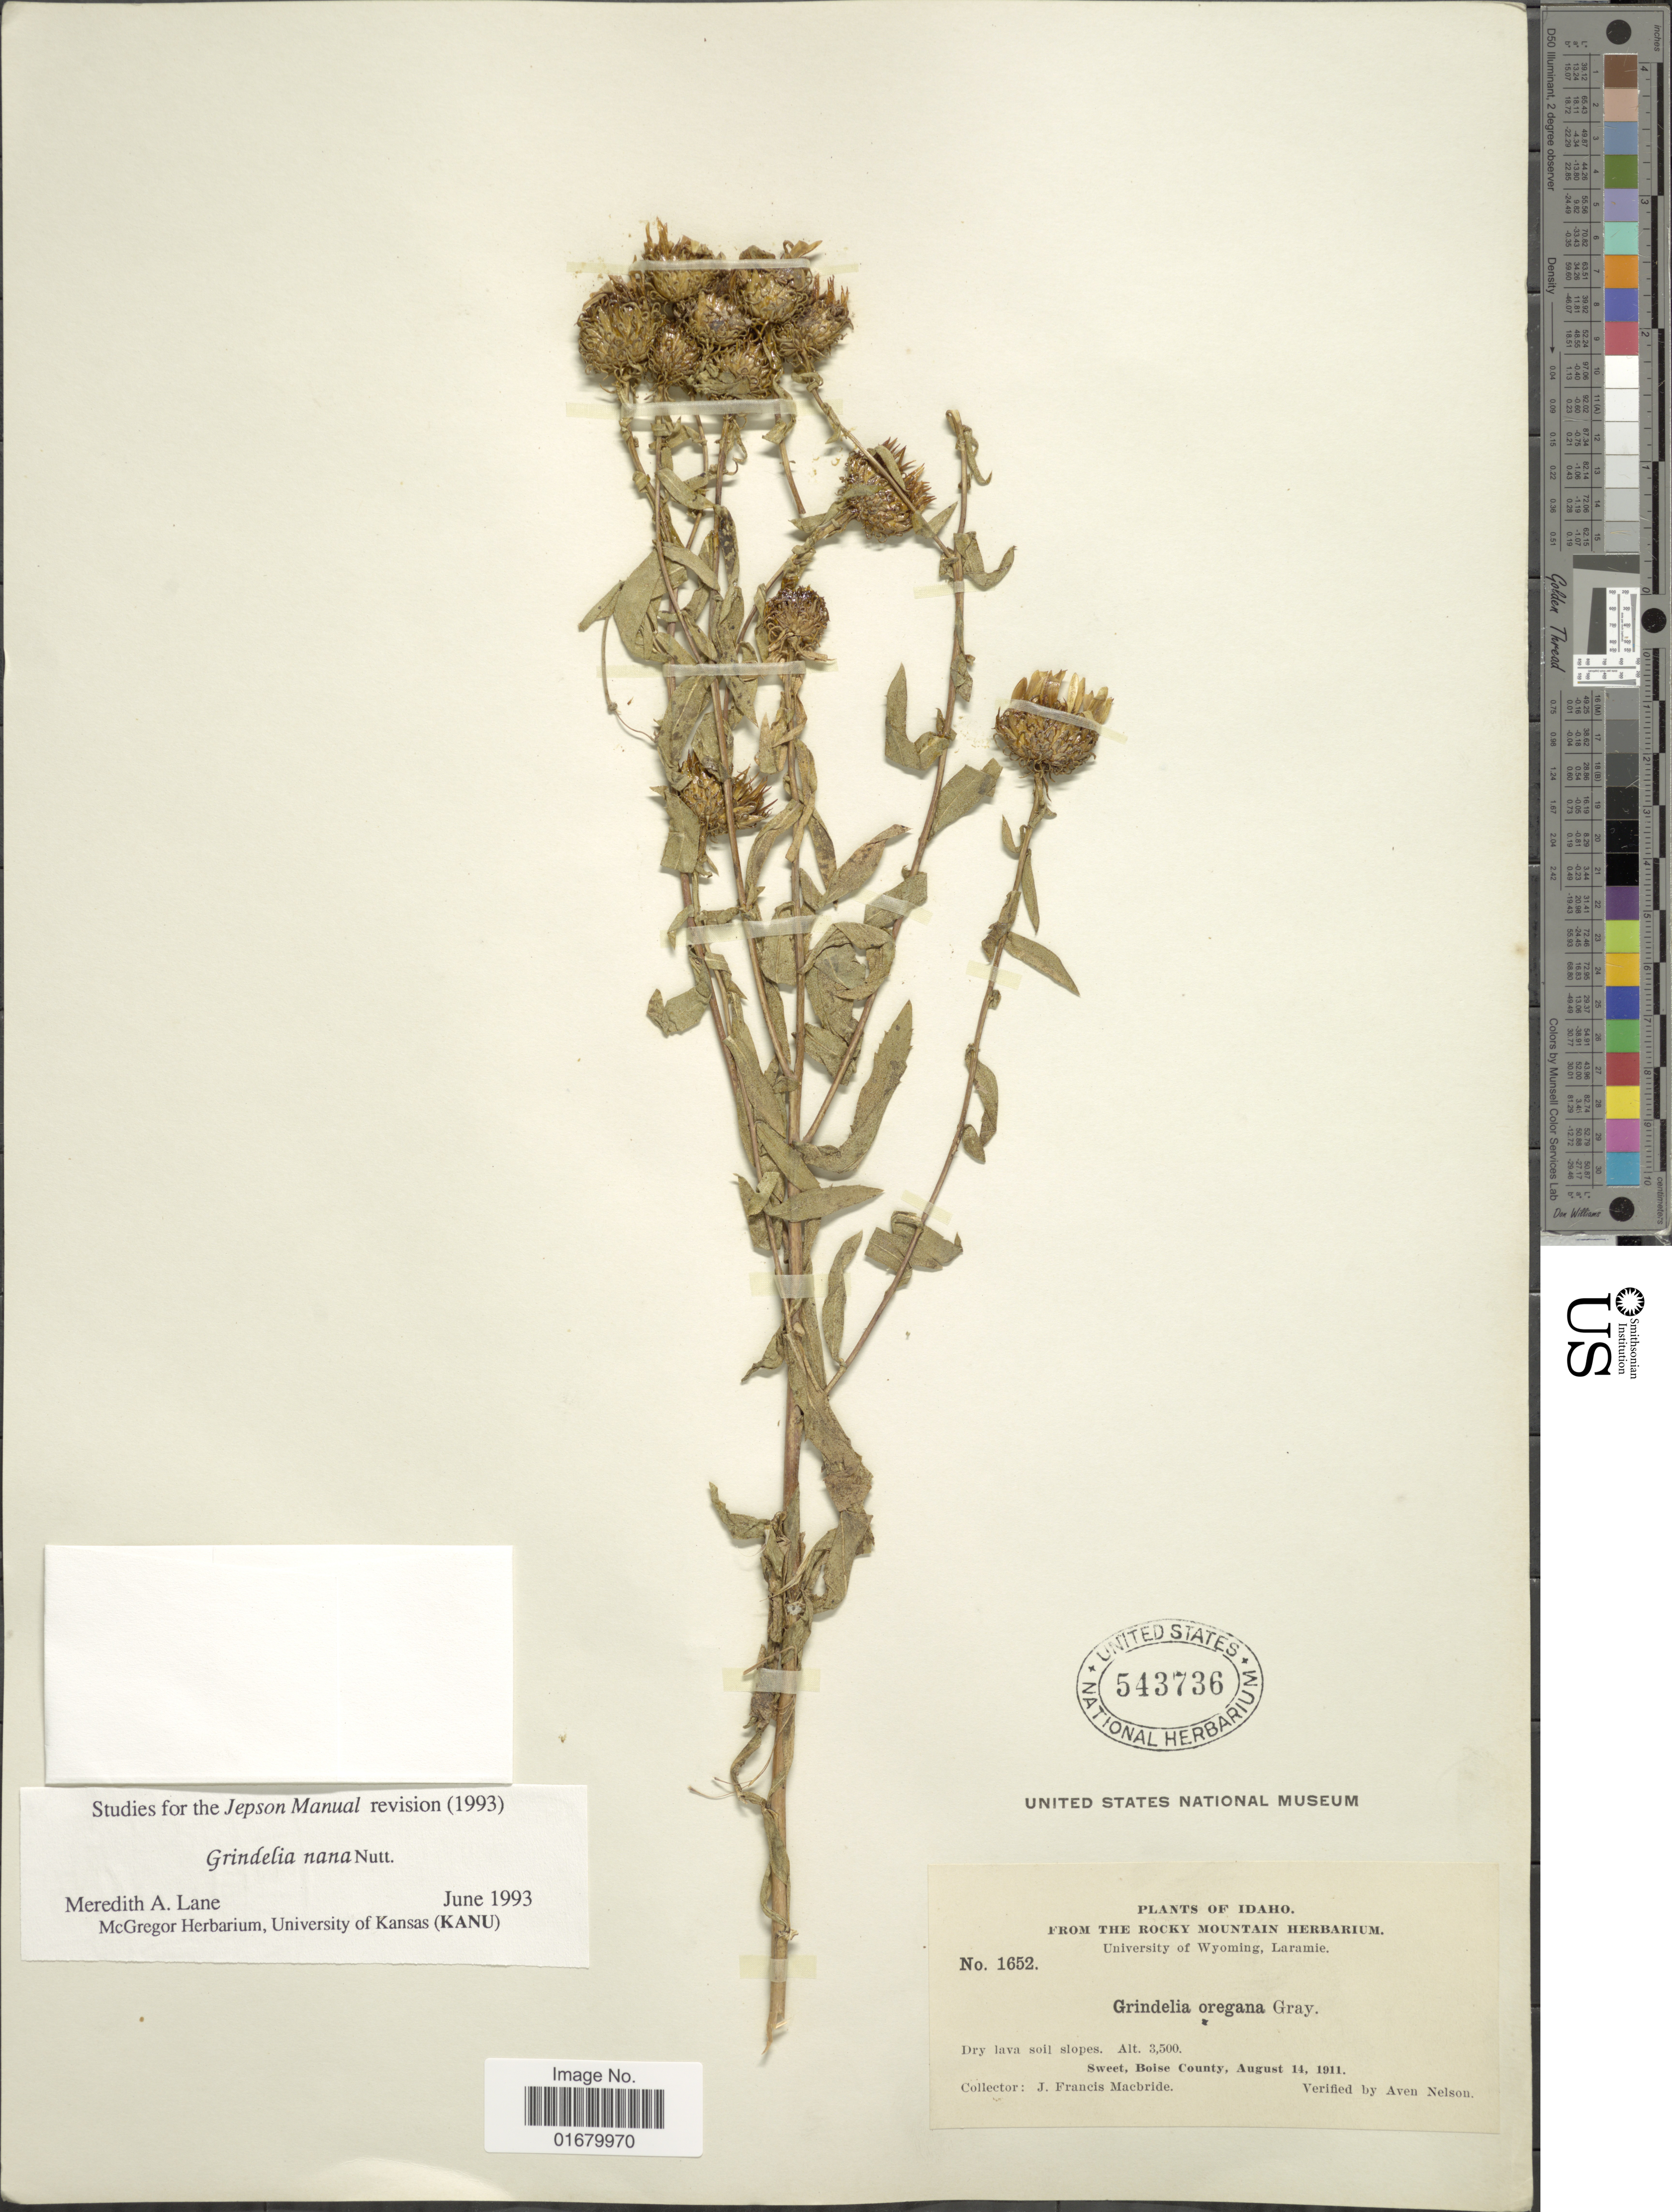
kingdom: Plantae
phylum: Tracheophyta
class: Magnoliopsida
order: Asterales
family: Asteraceae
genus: Grindelia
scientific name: Grindelia nana var. nana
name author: Nutt.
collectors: J. F. Macbride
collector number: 1652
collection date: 1911-08-14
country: United States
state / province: Idaho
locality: Sweet, Boise County.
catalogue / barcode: US 543736